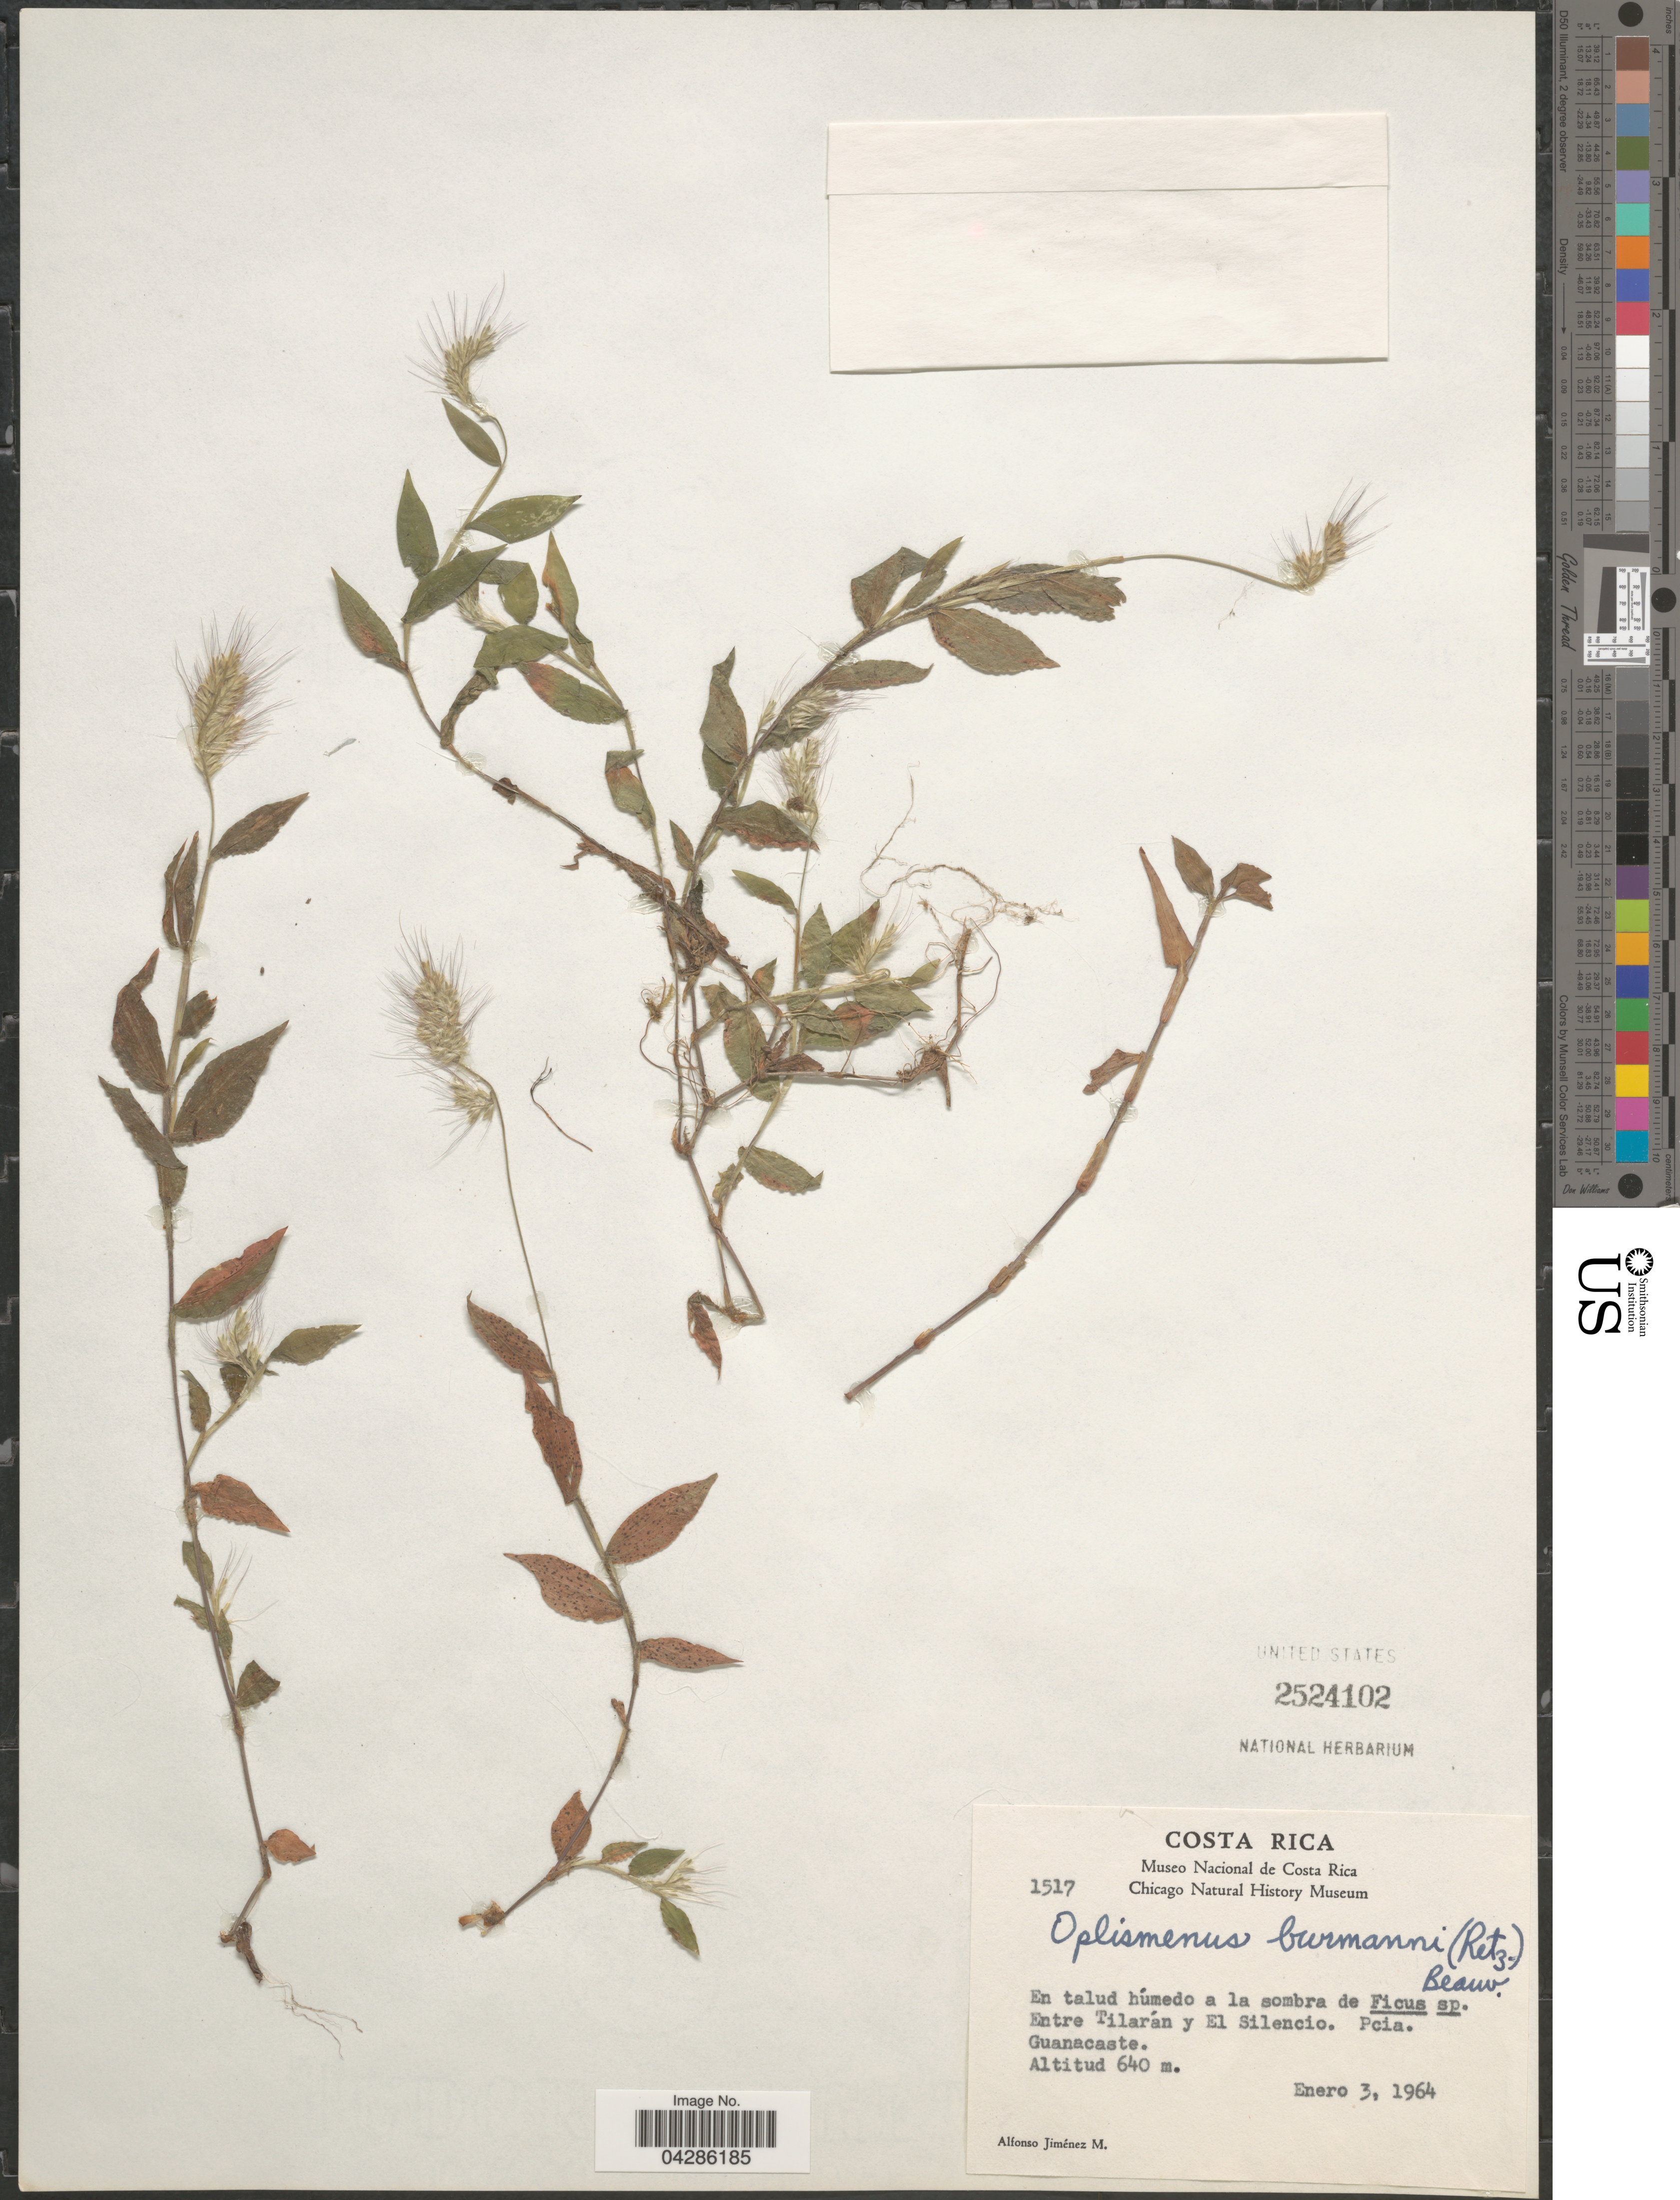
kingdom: Plantae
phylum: Tracheophyta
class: Liliopsida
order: Poales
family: Poaceae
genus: Oplismenus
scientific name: Oplismenus burmannii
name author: (Retz.) P. Beauv.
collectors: A. Jimenez M.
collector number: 1517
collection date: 1964-01-03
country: Costa Rica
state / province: Guanacaste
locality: Entre Tilarán y El Silencio.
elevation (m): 640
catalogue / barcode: US 2524102